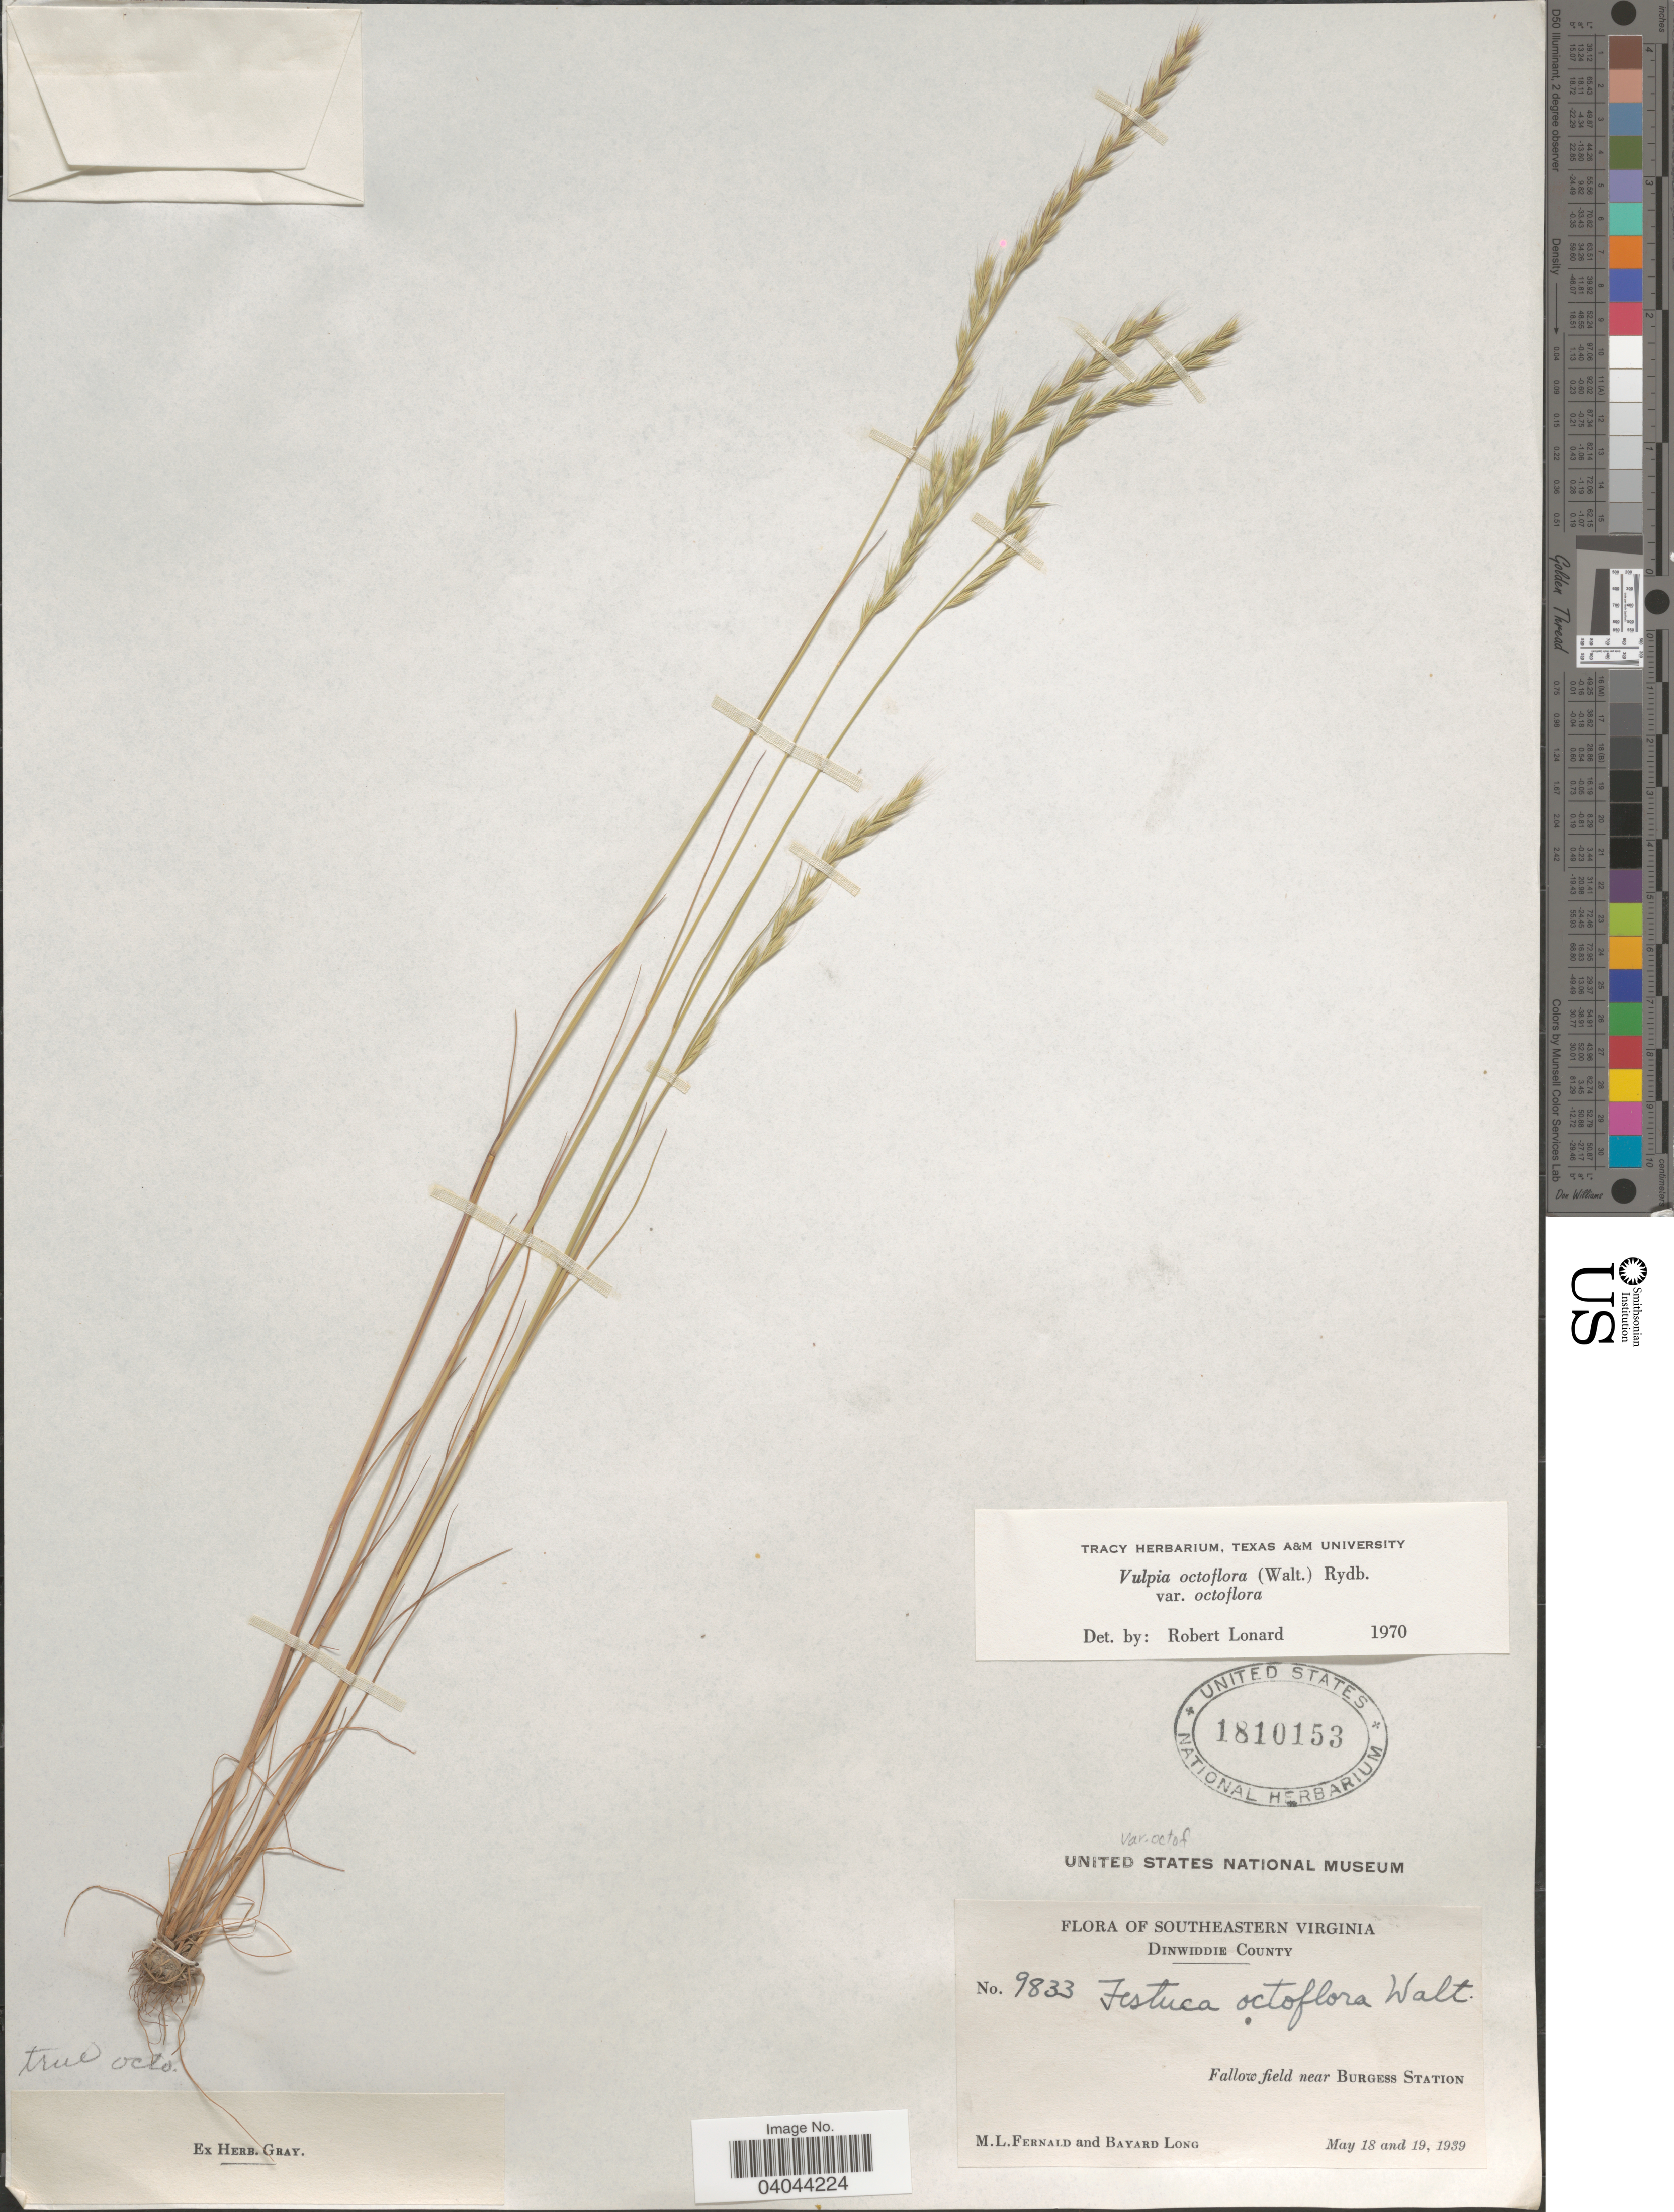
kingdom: Plantae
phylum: Tracheophyta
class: Liliopsida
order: Poales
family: Poaceae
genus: Festuca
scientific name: Festuca octoflora var. octoflora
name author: Walter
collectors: M. L. Fernald & B. Long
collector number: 9833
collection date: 1939-05-18/1939-05-19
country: United States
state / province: Virginia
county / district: Dinwiddie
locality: Southeastern Virginia. Dinwiddie County. Fallow field near Burgess Station.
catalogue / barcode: US 1810153